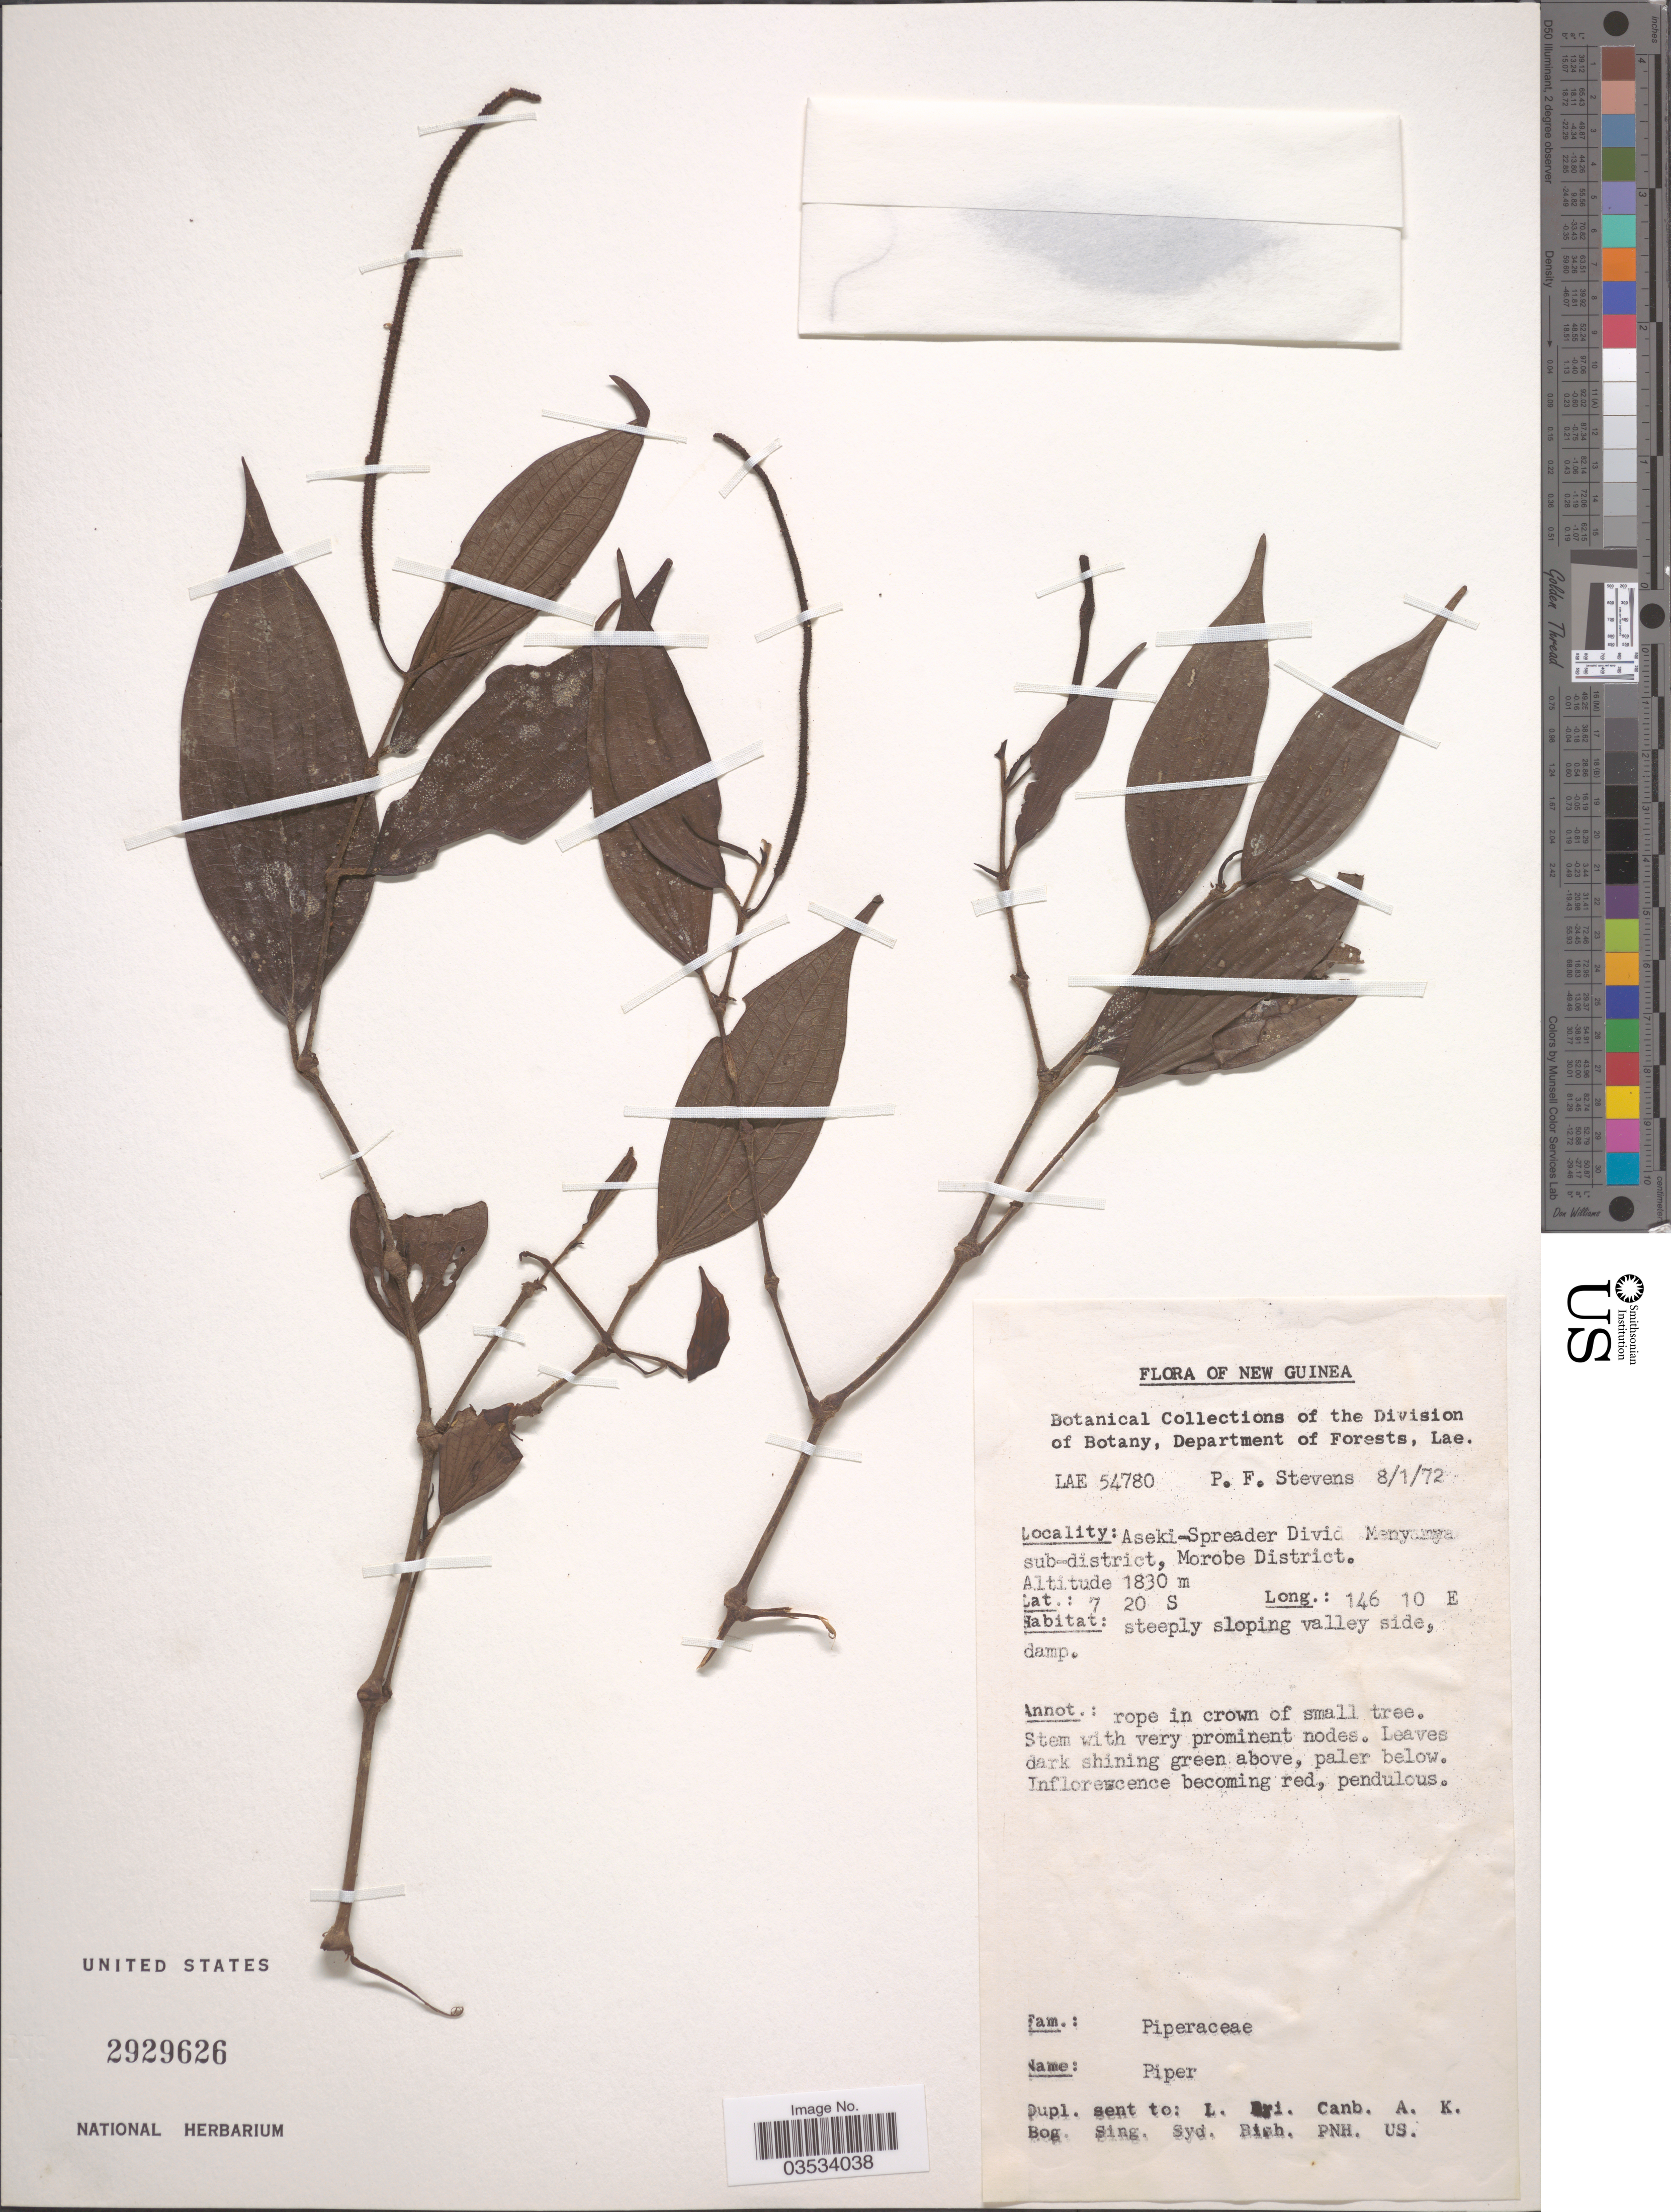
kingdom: Plantae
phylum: Tracheophyta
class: Magnoliopsida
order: Piperales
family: Piperaceae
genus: Piper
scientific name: Piper sp.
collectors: P. F. Stevens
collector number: LAE54780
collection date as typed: Transcribed d/m/y: 8/1/72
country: Papua New Guinea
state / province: Morobe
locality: New Guinea. Aseki-Spreader Divid. Menyamya sub-district, Morobe District.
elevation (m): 1830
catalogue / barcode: US 2929626